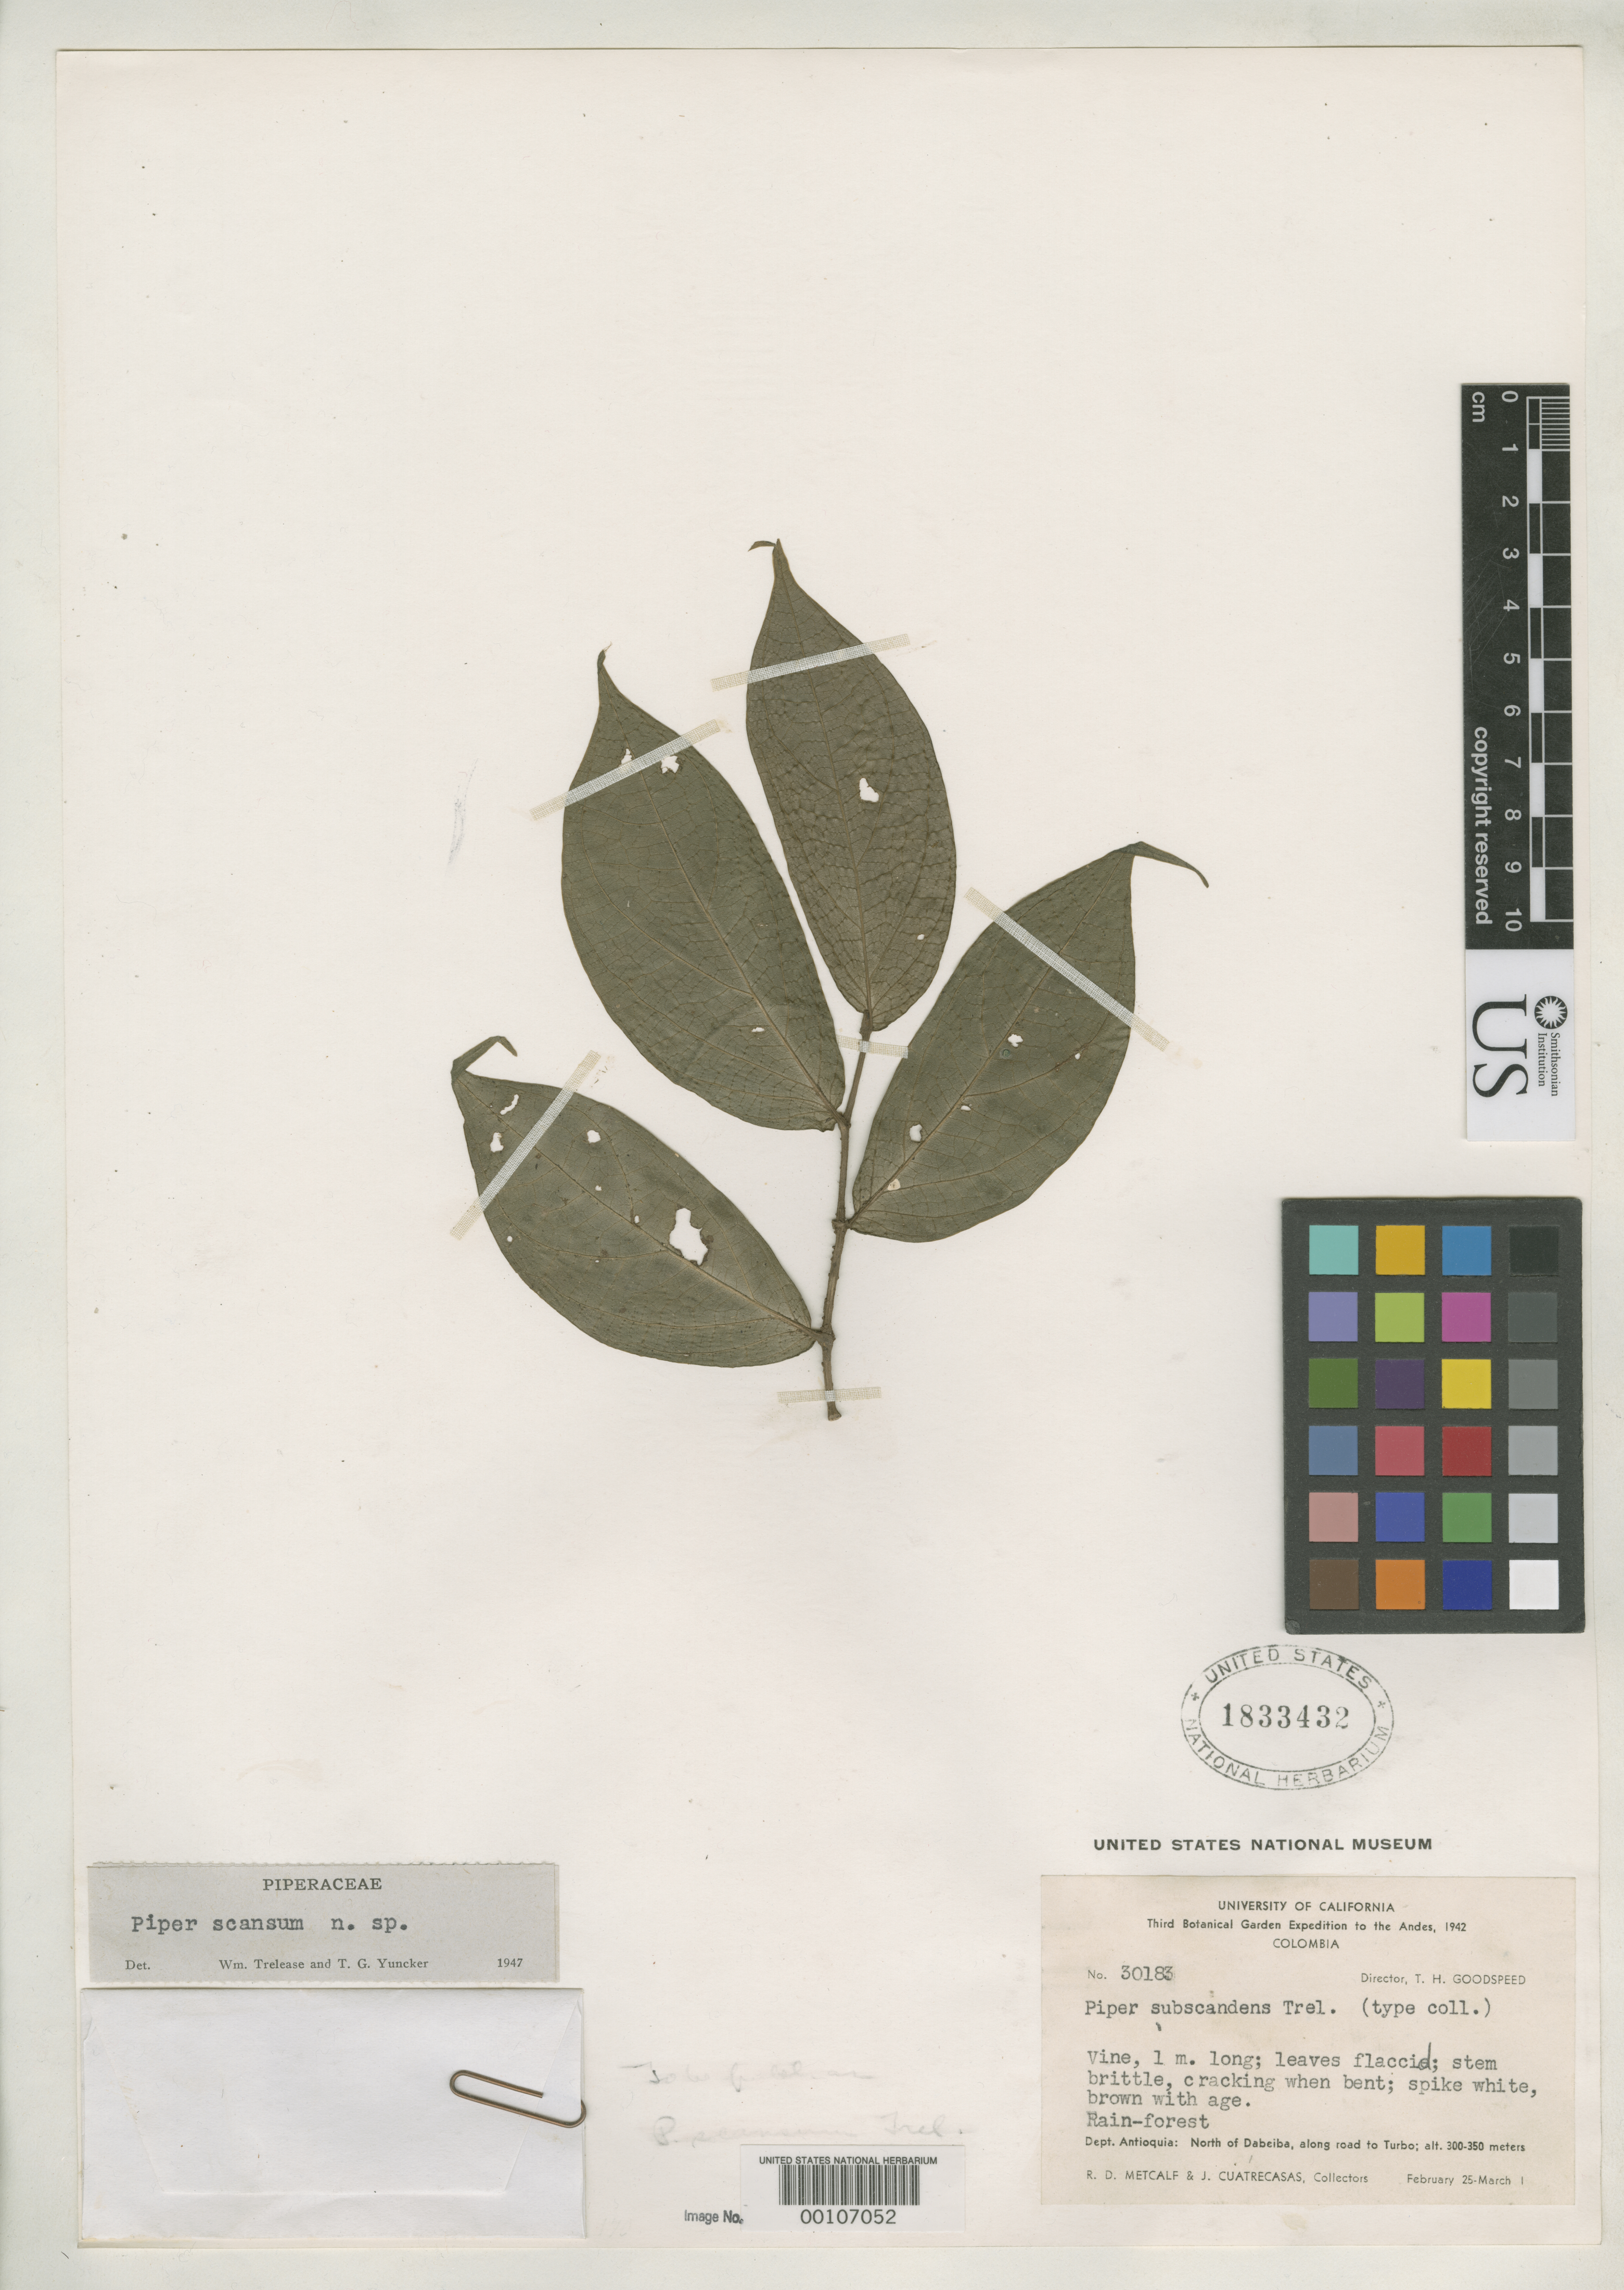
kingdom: Plantae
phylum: Tracheophyta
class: Magnoliopsida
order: Piperales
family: Piperaceae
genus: Piper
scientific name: Piper scansum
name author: Trel. & Yunck.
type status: Isotype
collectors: R. D. Metcalf & J. Cuatrecasas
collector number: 30183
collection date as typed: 25 Feb 1942 to 01 Mar 1942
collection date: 1942-02-25/1942-03-01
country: Colombia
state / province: Antioquia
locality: N of Dabeiba, road to Turbo.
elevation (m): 300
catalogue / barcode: US 1833432